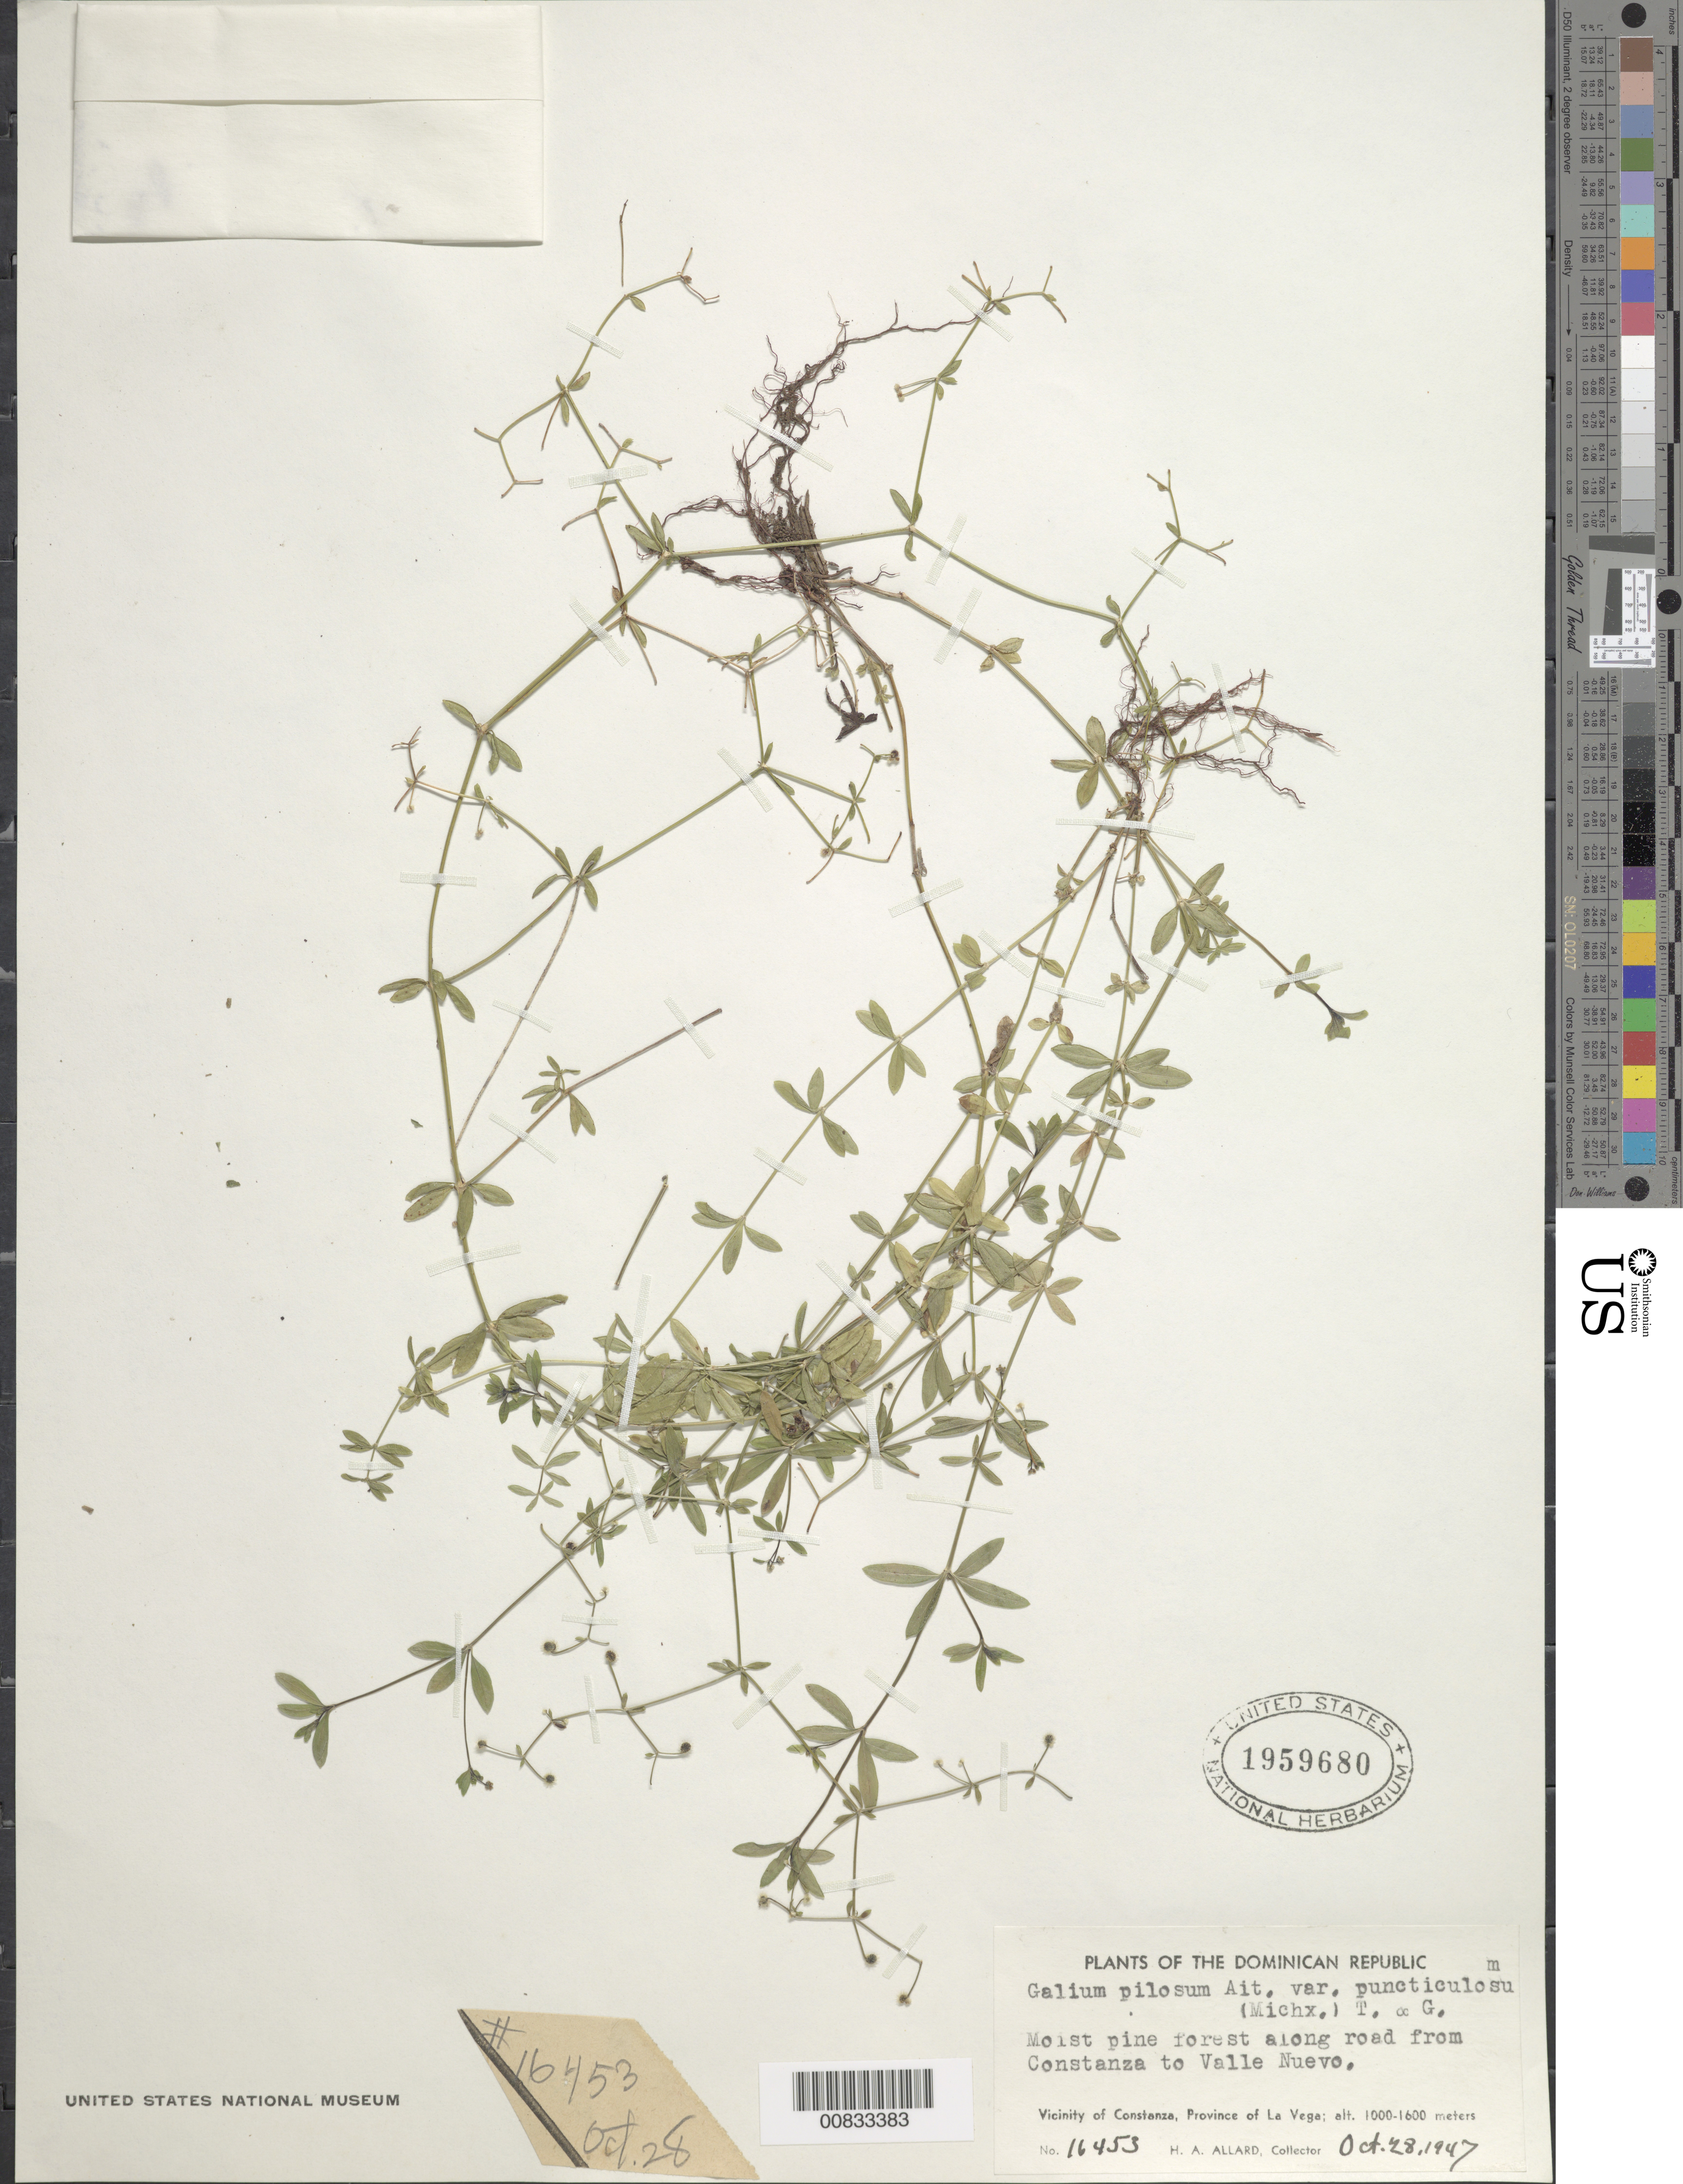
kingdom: Plantae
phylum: Tracheophyta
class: Magnoliopsida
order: Gentianales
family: Rubiaceae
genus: Galium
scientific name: Galium pilosum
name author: Aiton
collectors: H. A. Allard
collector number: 16453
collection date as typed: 28 Oct 1947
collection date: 1947-10-28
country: Dominican Republic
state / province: La Vega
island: Hispaniola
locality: Vicinity of Constanza, along road from Constanza to Valle Nuevo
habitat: Moist pine forest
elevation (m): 1000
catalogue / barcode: US 1959680